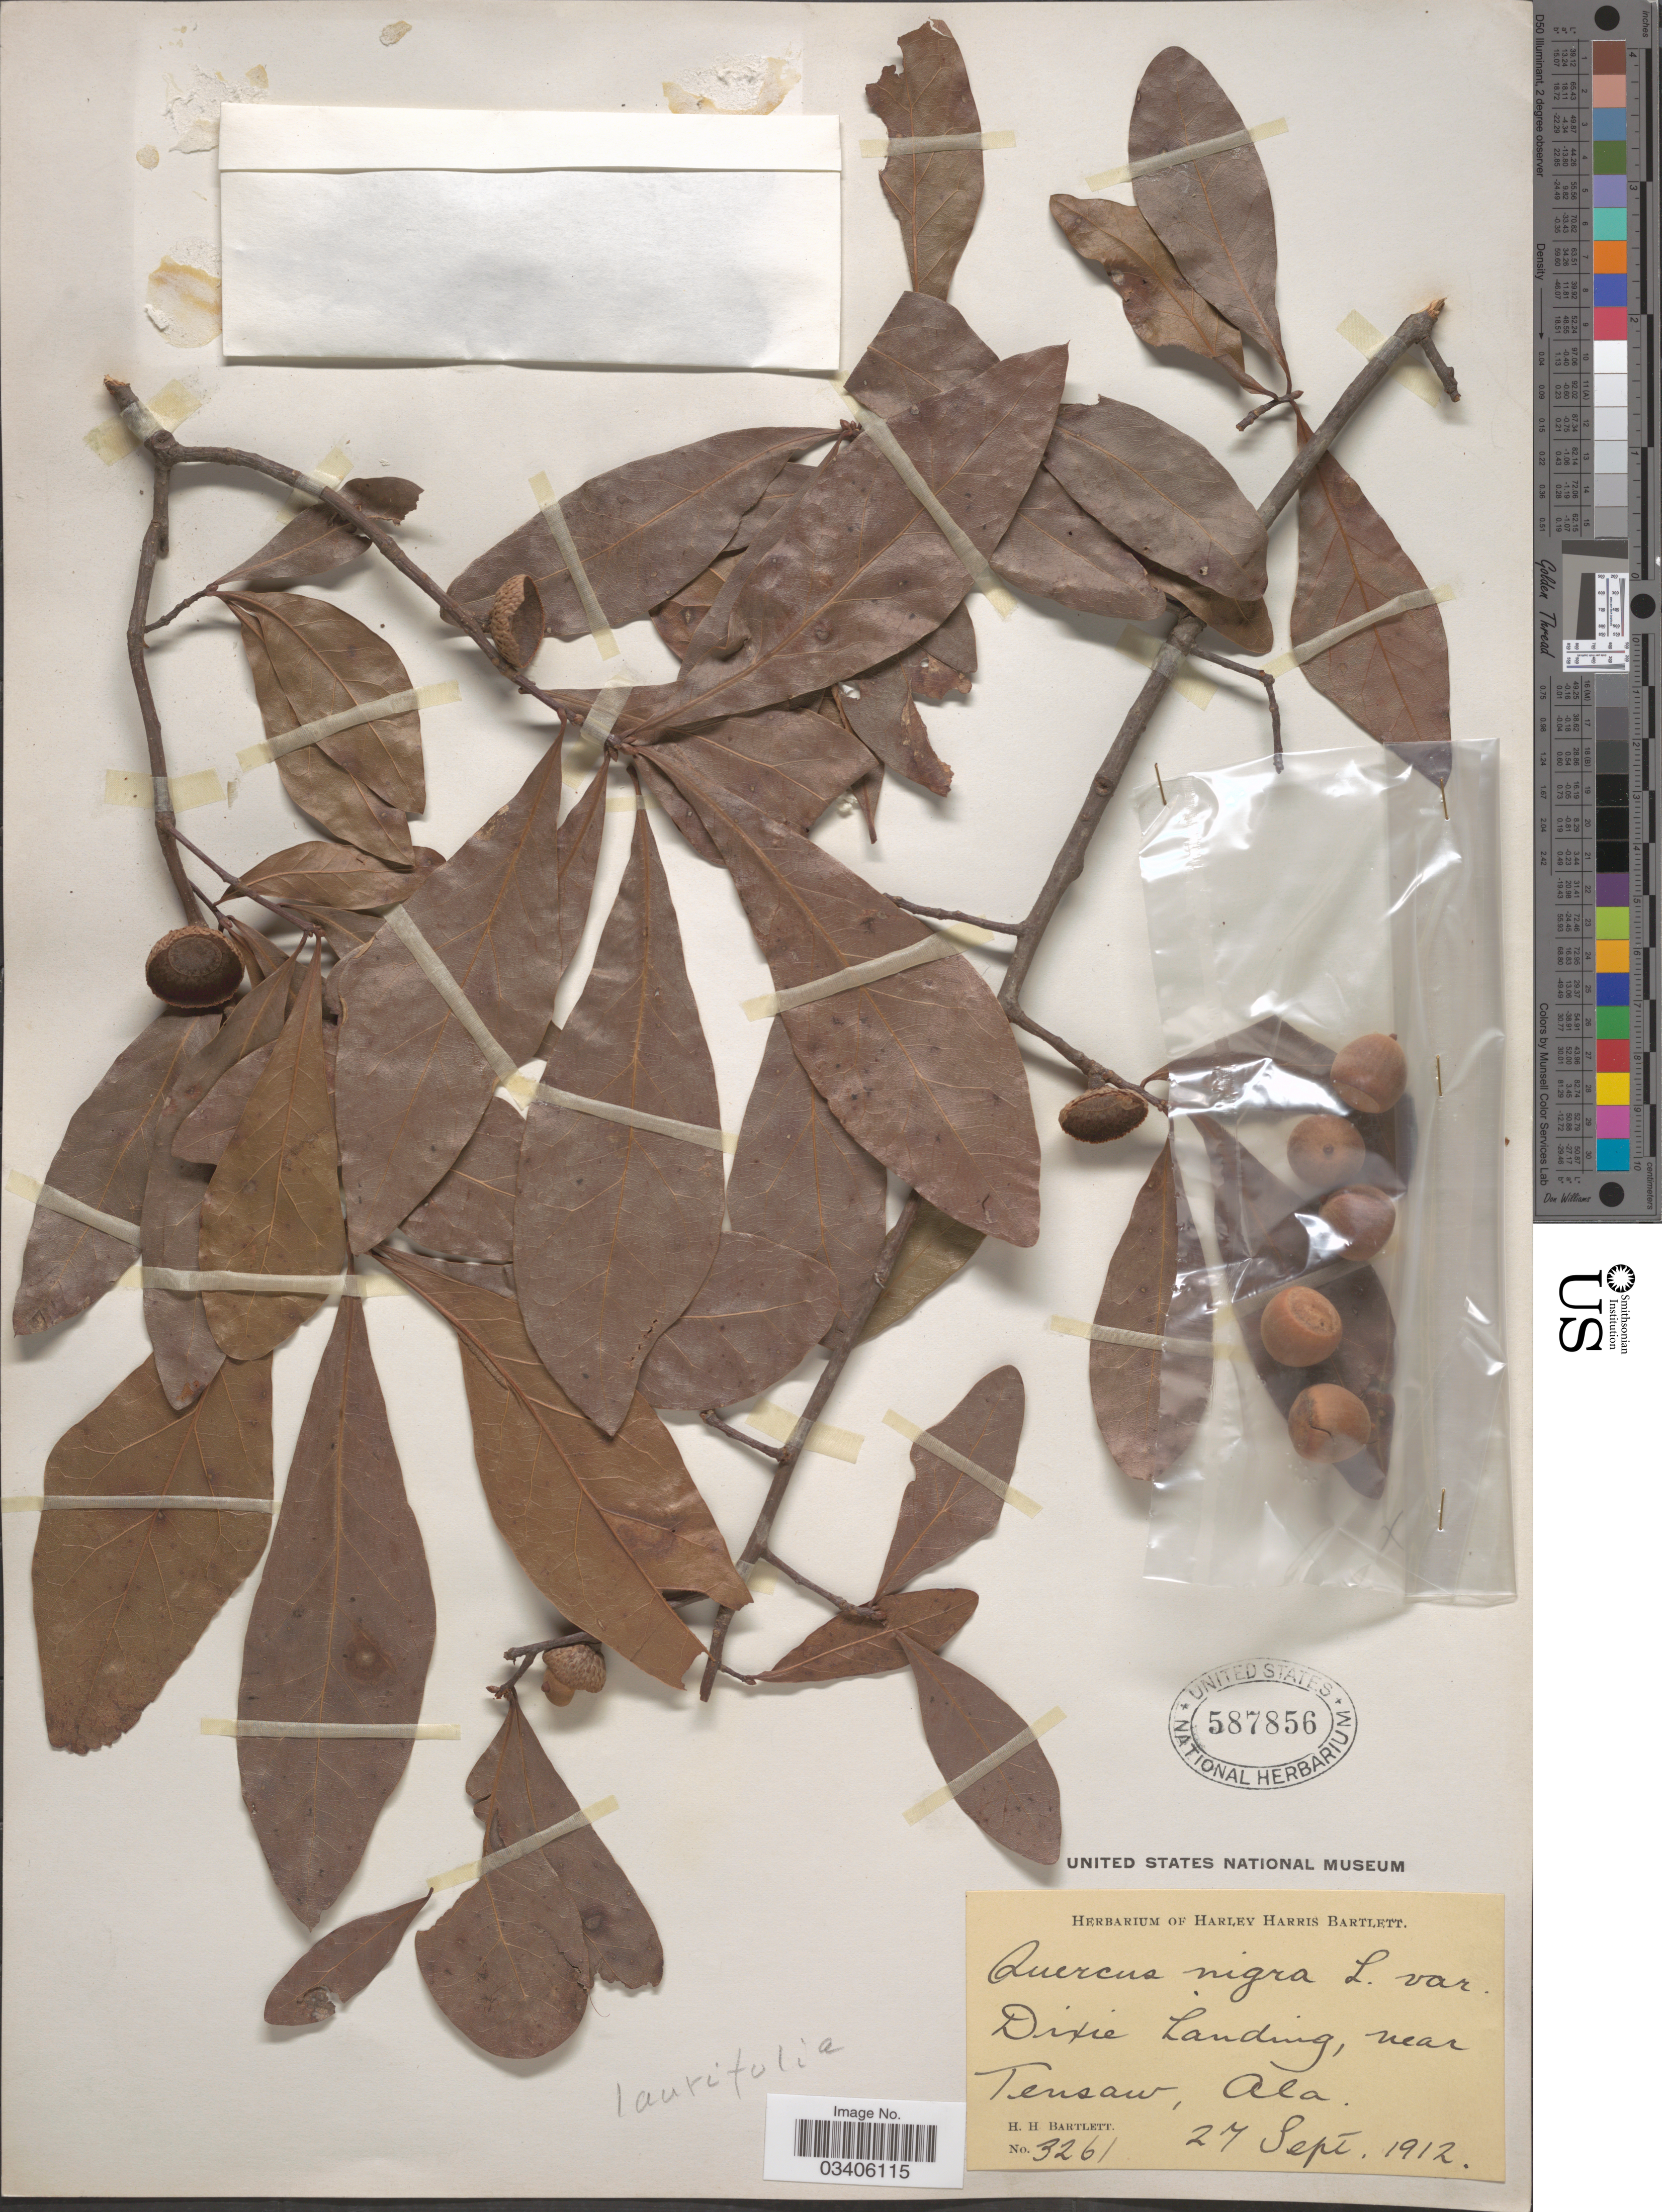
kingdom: Plantae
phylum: Tracheophyta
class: Magnoliopsida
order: Fagales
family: Fagaceae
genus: Quercus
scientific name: Quercus laurifolia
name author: Michx.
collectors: H. H. Bartlett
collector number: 3261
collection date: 1912-09-27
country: United States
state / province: Alabama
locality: Dixie Landing, near Tensaw.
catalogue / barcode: US 587856